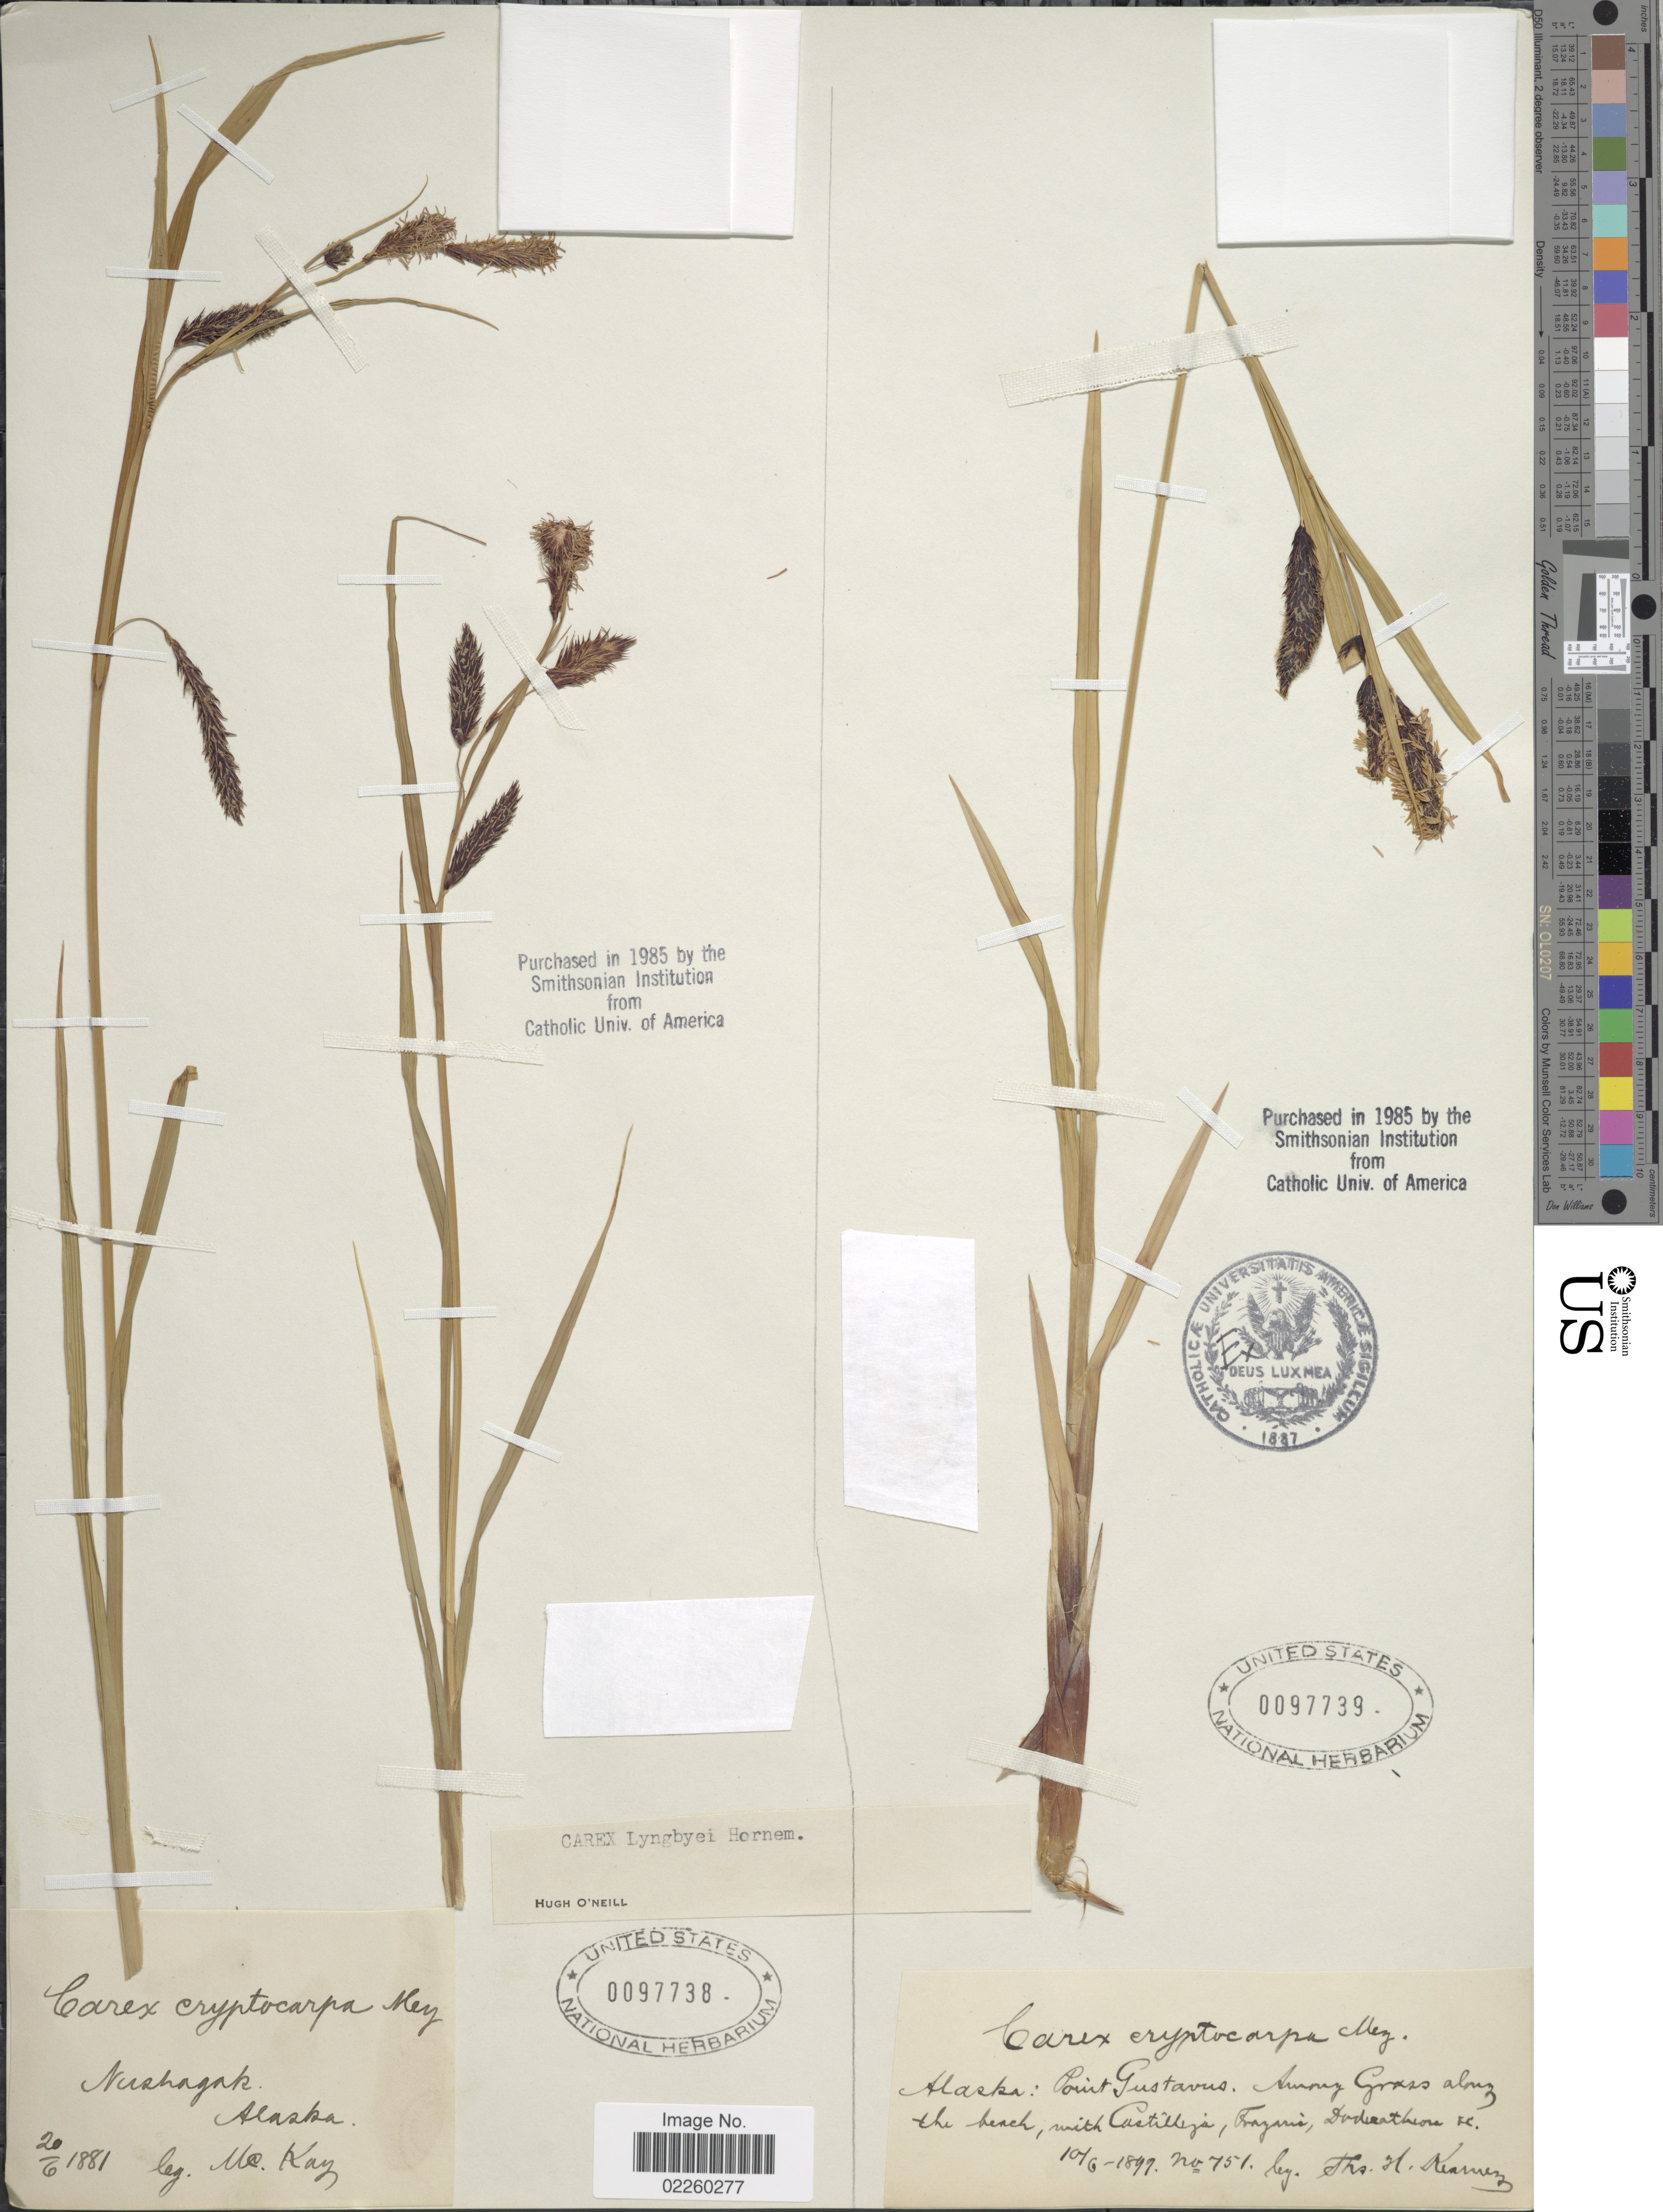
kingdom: Plantae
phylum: Tracheophyta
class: Liliopsida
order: Poales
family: Cyperaceae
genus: Carex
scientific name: Carex lyngbyei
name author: Hornem.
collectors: T. H. Kearney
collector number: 751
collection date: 1897-06-10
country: United States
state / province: Alaska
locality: Point Gustavus, Among grass along the beach, with Castilleja, Fragario, Dodecatheon, &c.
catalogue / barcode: US 97739-2